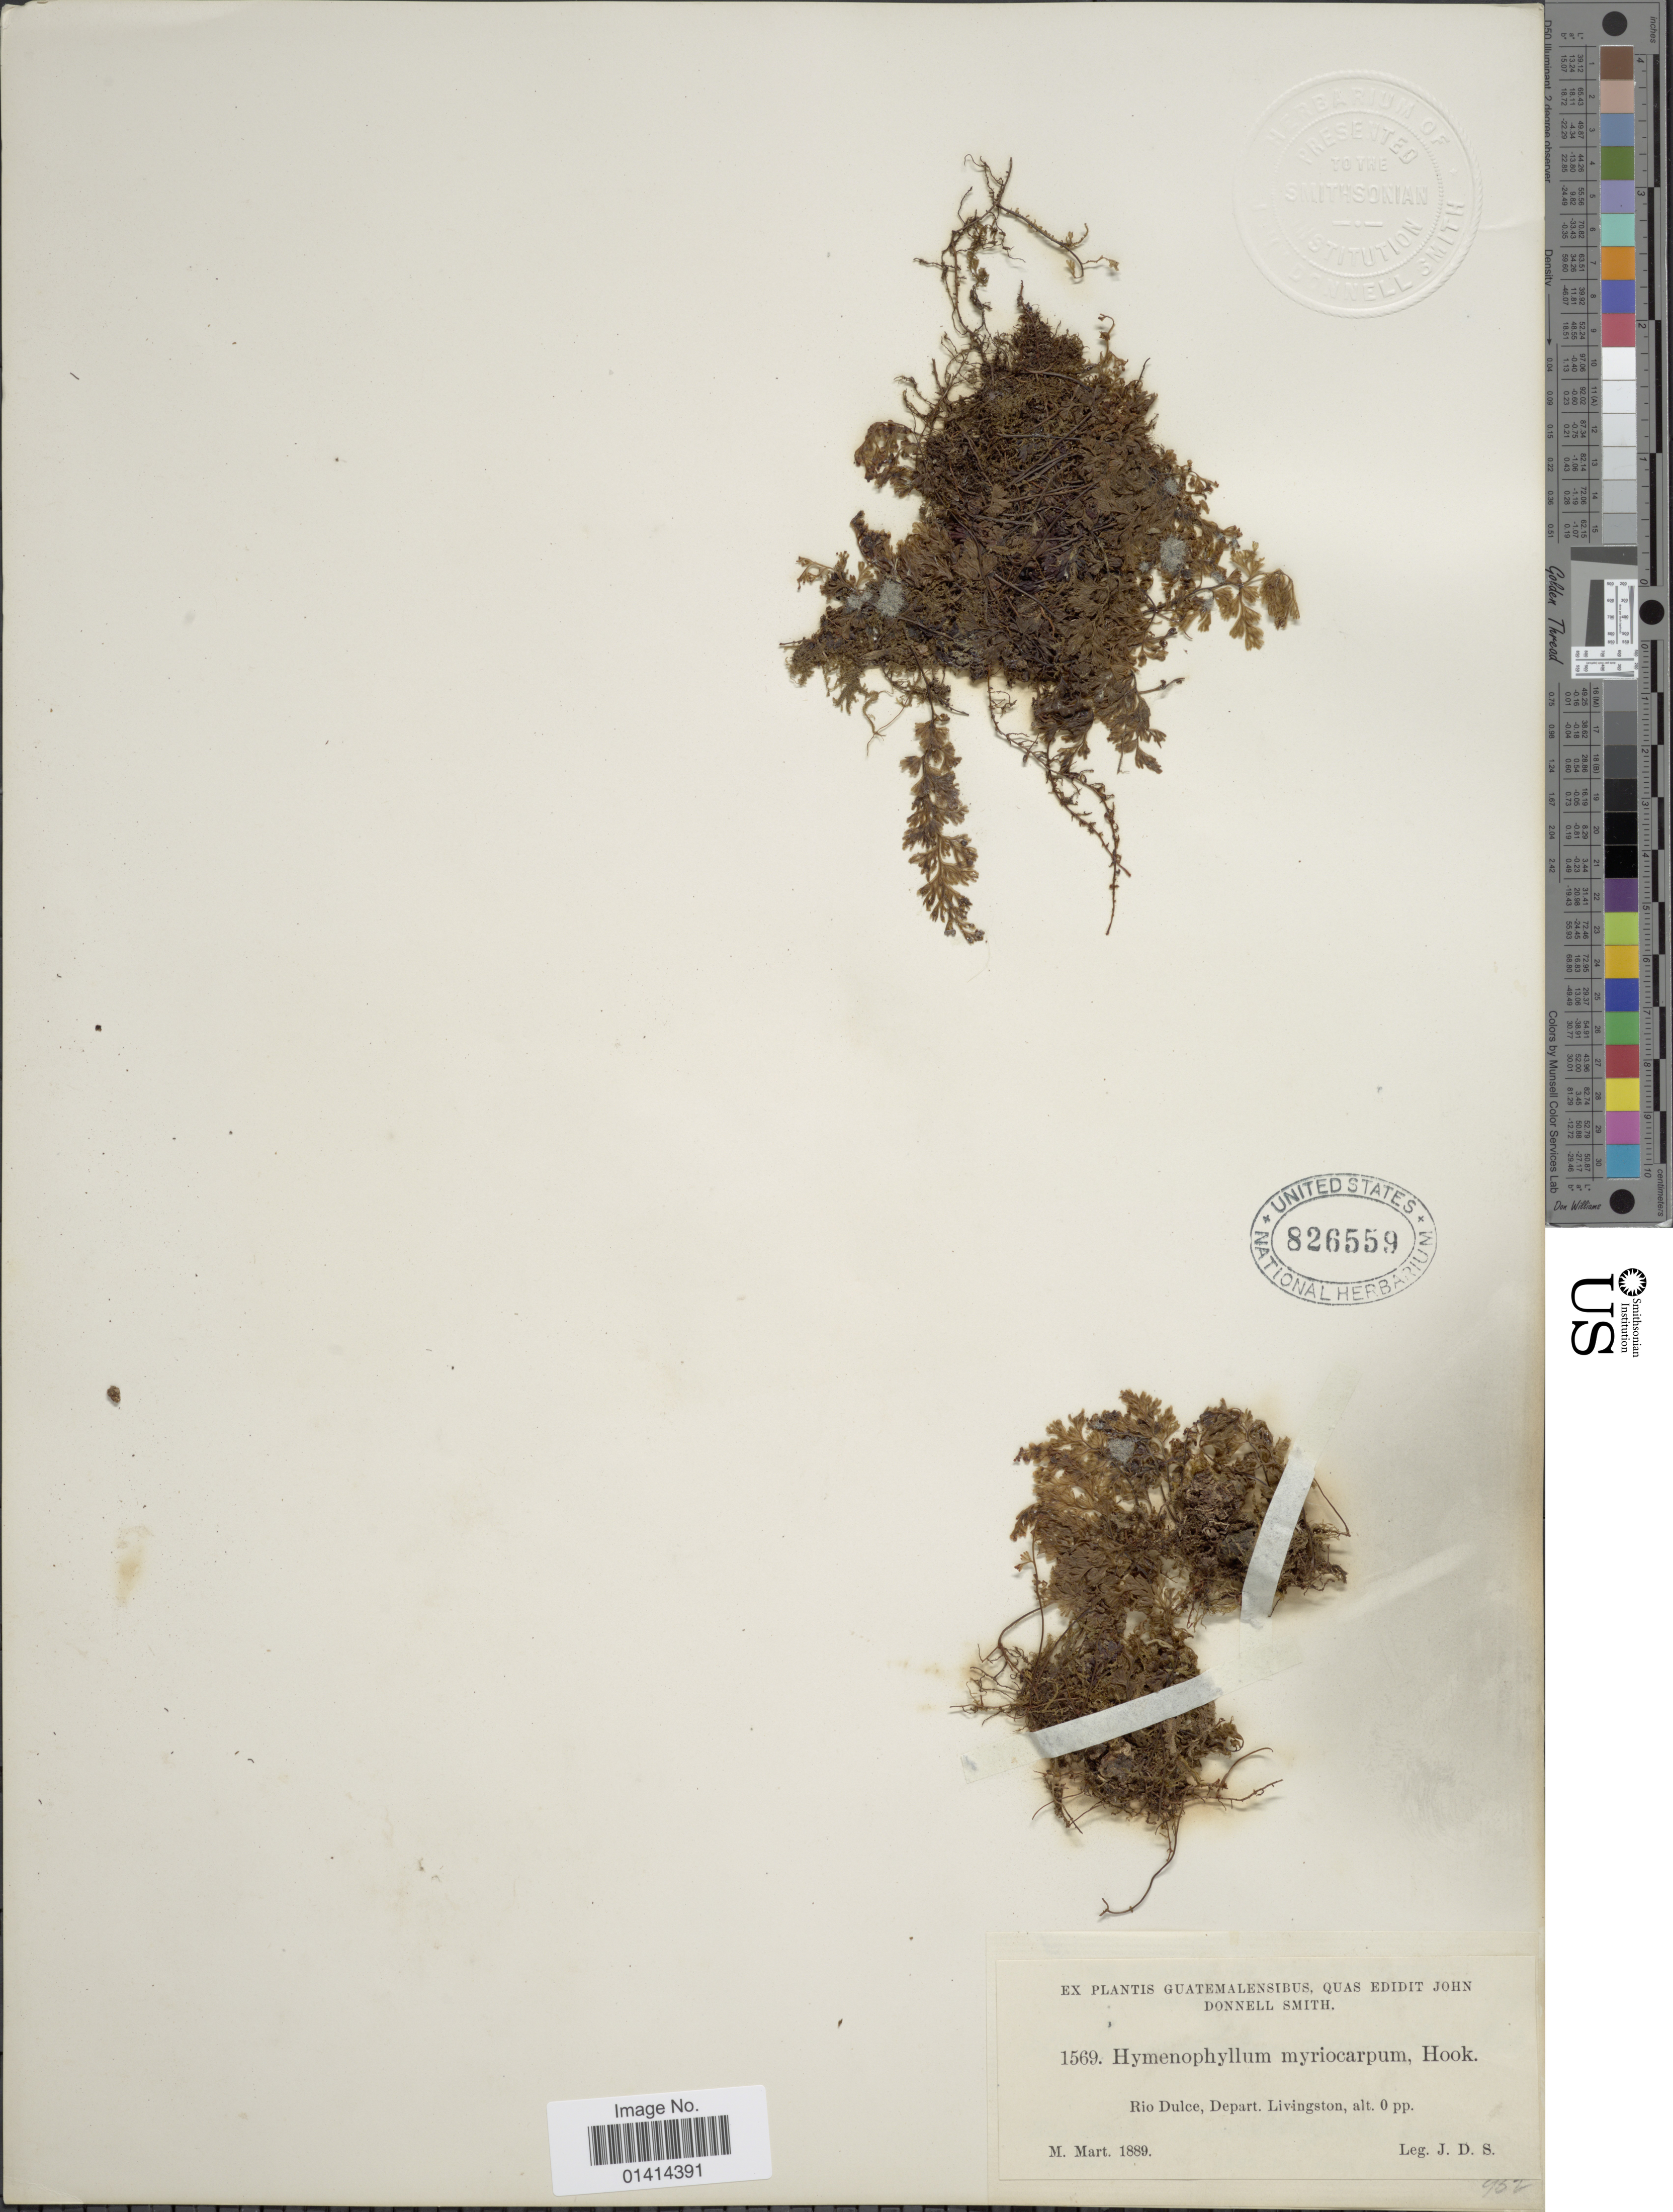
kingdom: Plantae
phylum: Tracheophyta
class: Polypodiopsida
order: Hymenophyllales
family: Hymenophyllaceae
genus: Hymenophyllum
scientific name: Hymenophyllum myriocarpum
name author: Hook.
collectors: J. D. Smith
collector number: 1569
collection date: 1889-03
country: Guatemala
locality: Rio Dulce, Depart Livingston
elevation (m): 0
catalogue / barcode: US 826559